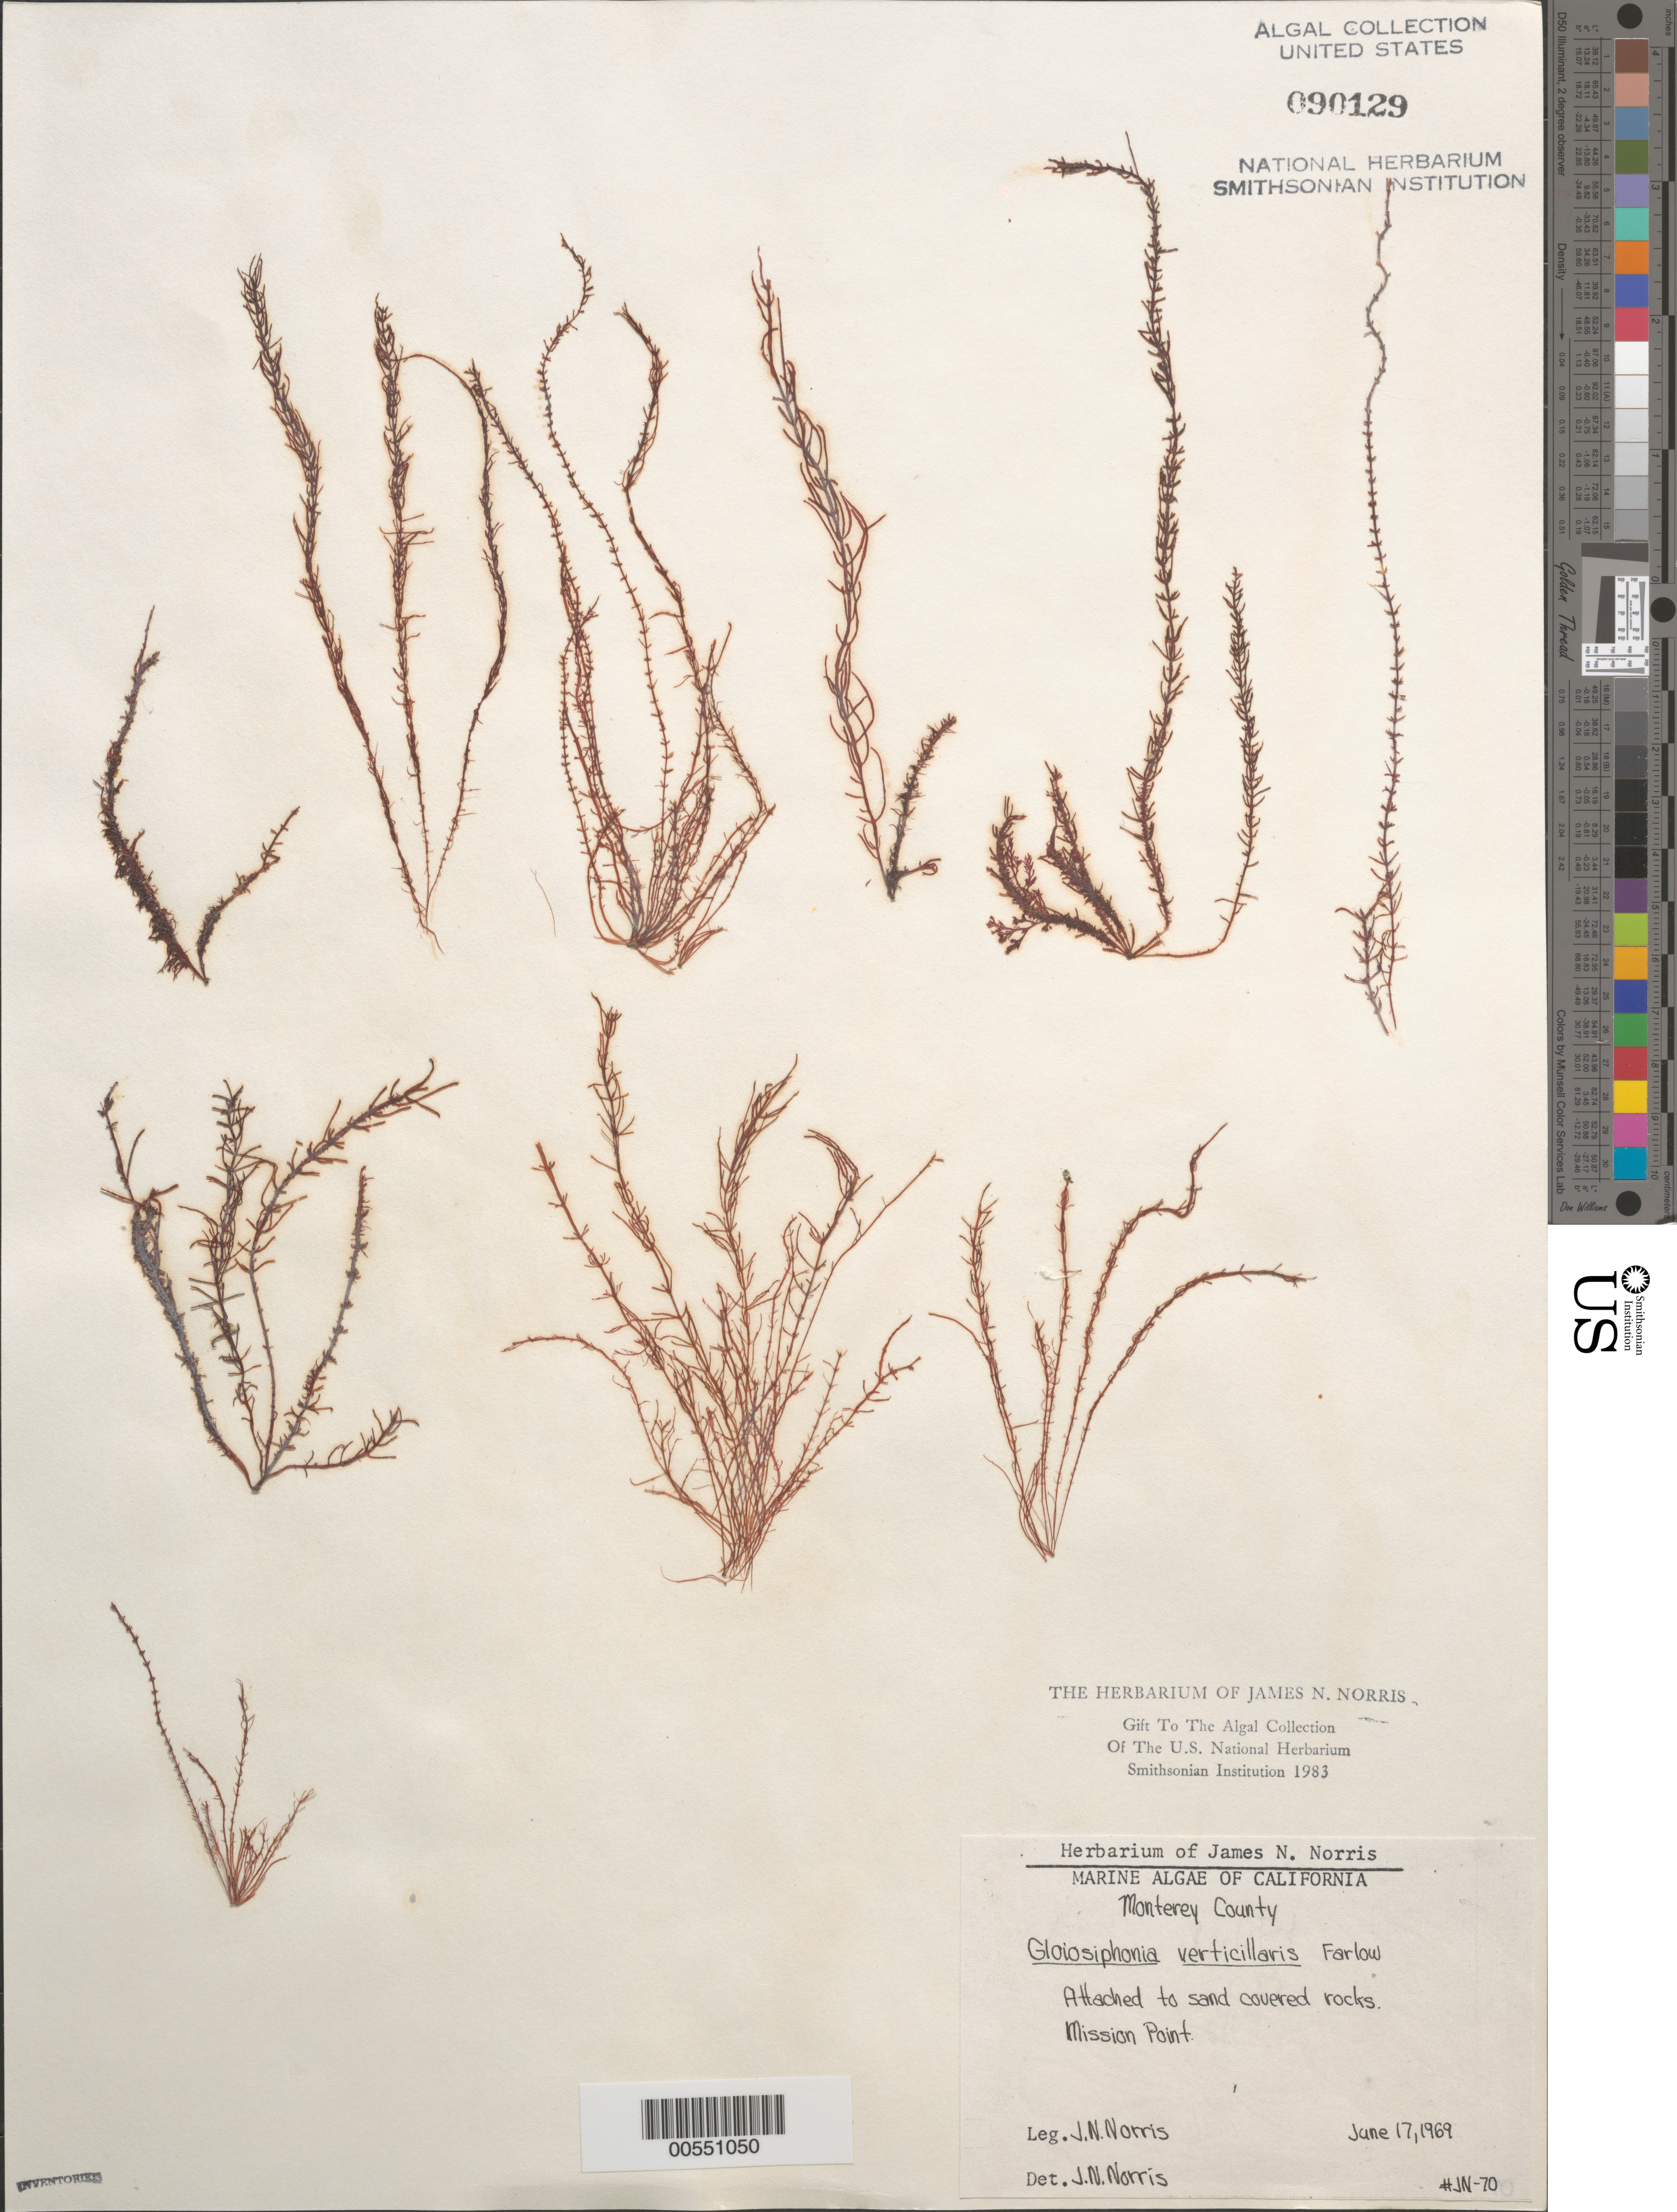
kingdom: Plantae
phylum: Rhodophyta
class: Florideophyceae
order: Gigartinales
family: Gloiosiphoniaceae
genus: Gloiosiphonia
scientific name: Gloiosiphonia verticillaris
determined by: Norris, James N.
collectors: J. N. Norris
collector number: JN-70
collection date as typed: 17 Jun 1969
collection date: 1969-06-17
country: United States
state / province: California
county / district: Monterey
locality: Mission Point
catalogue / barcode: US 90129